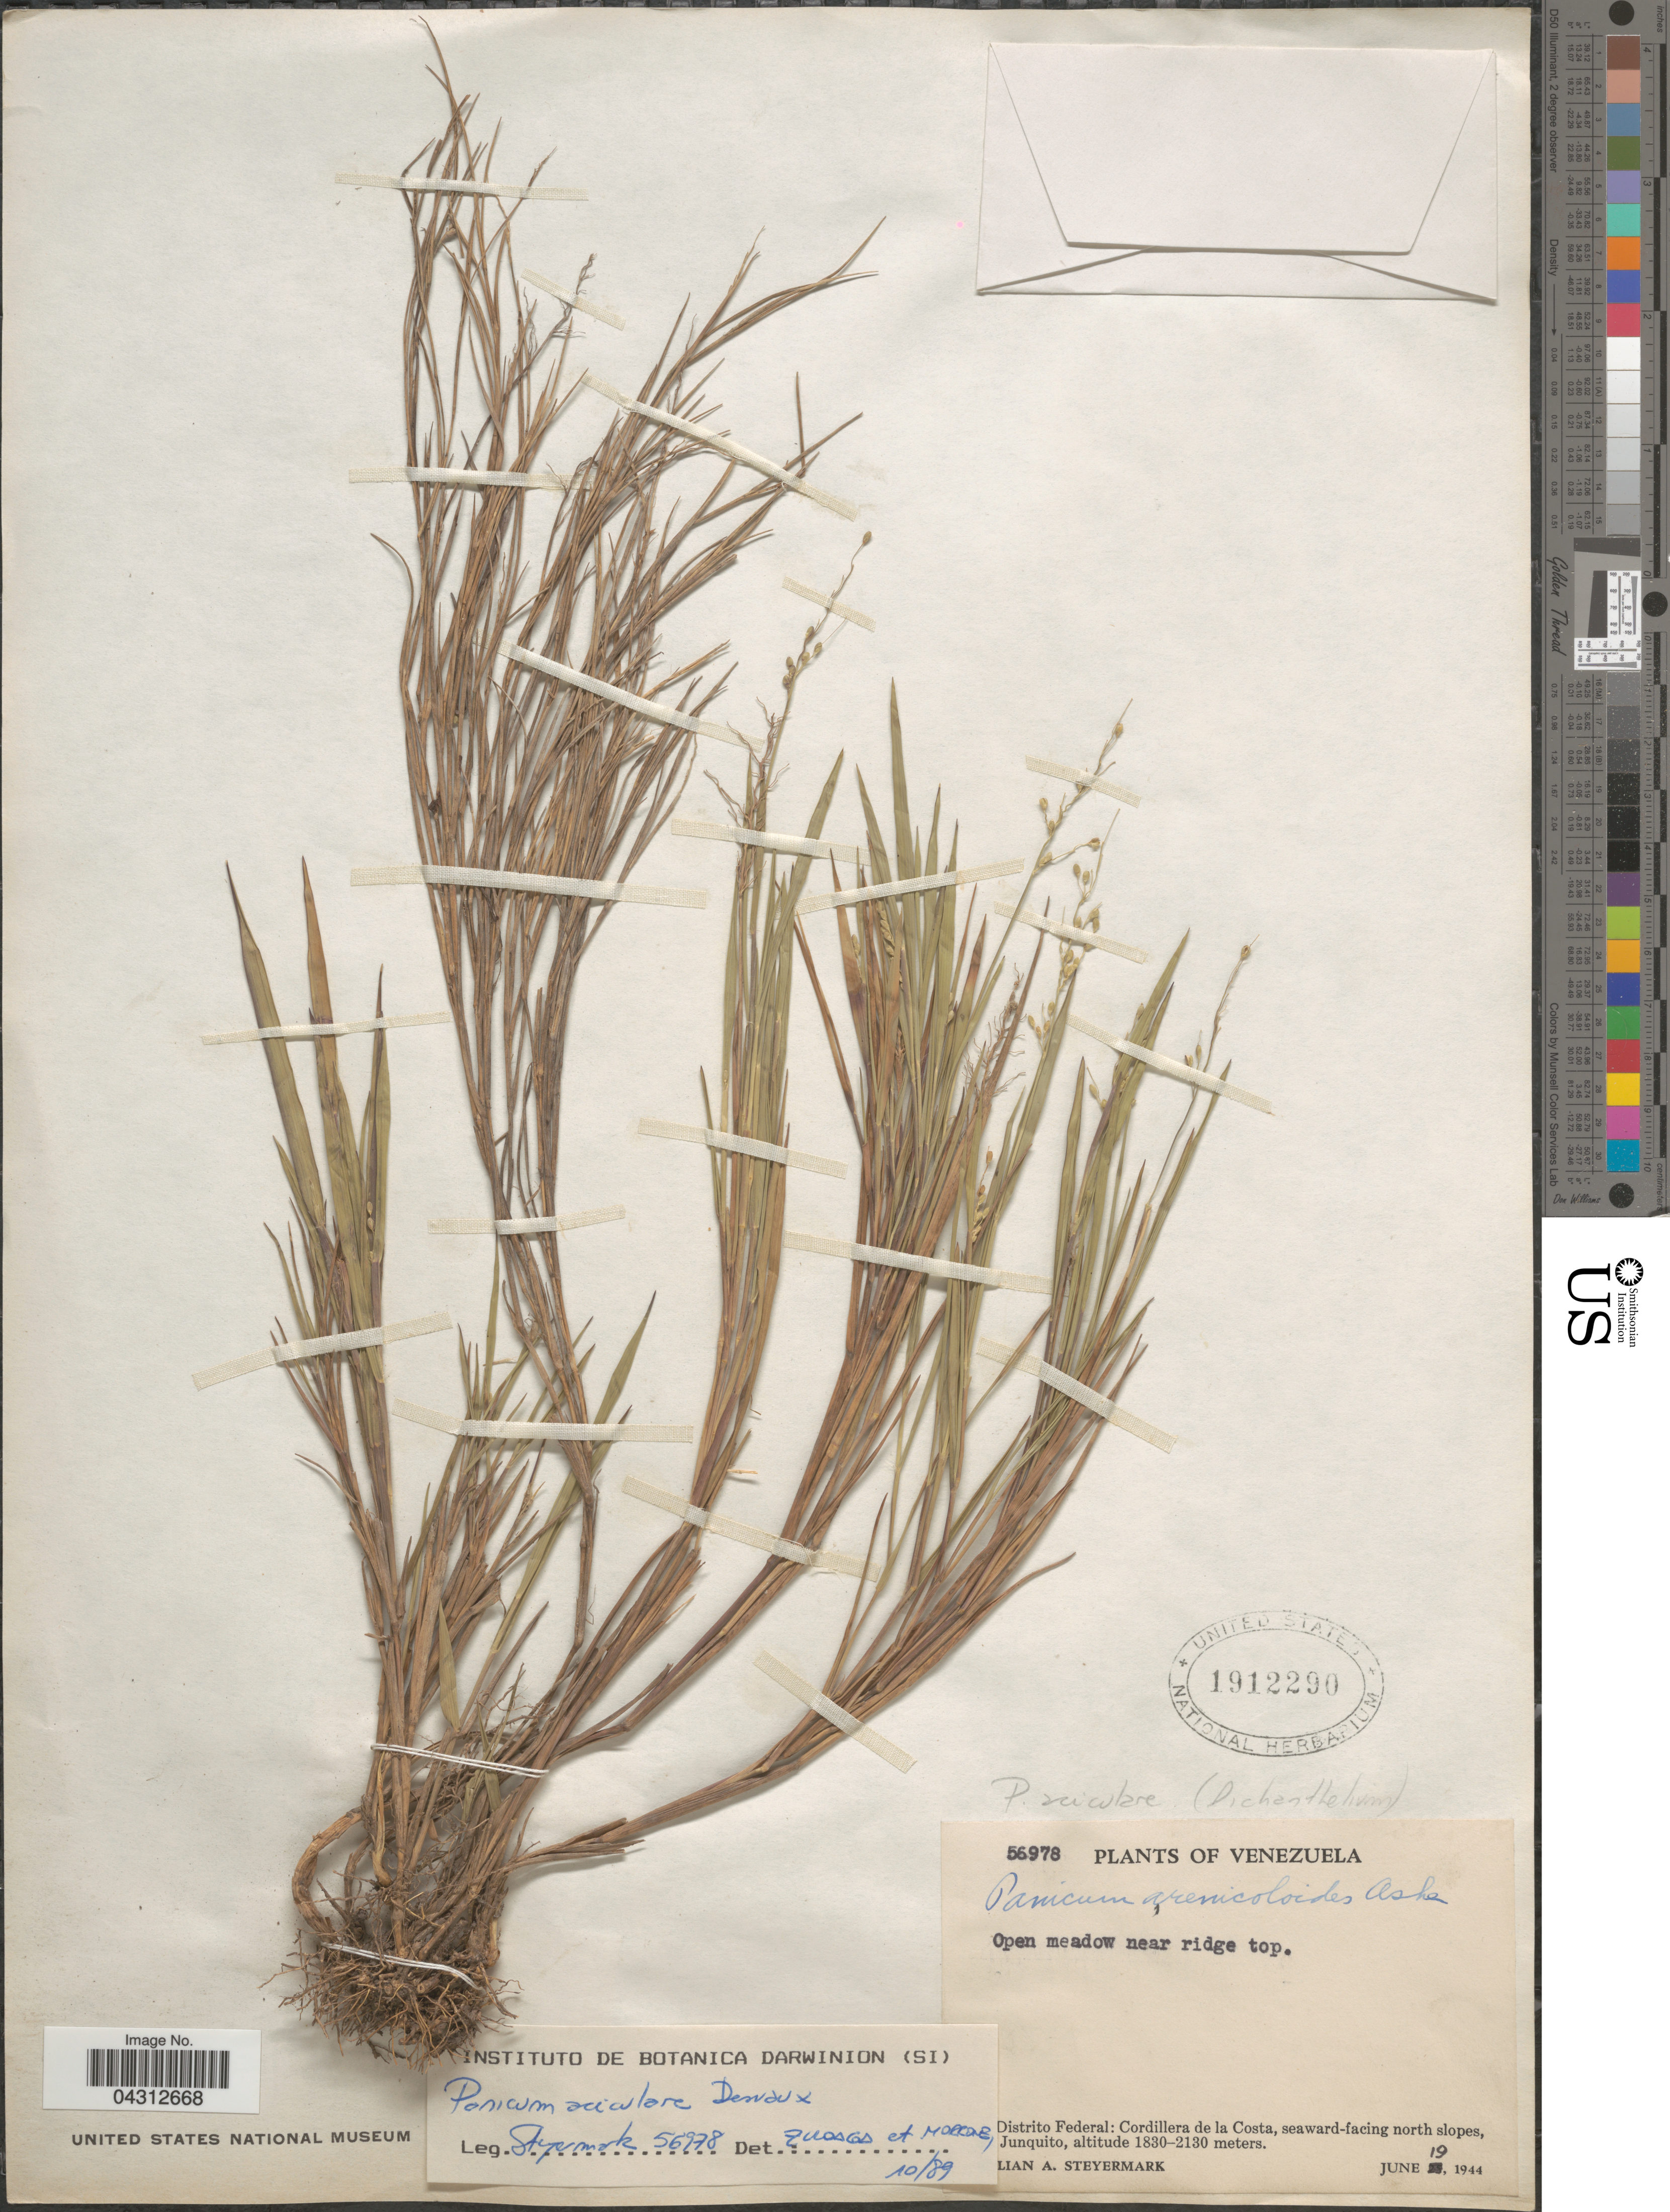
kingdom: Plantae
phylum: Tracheophyta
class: Liliopsida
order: Poales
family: Poaceae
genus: Dichanthelium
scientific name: Dichanthelium aciculare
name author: (Desv. ex Poir.) Gould & C.A. Clark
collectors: J. Steyermark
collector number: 56978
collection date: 1944-06-19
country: Venezuela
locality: Open meadow near ridge top. Distrito Federal: Cordillera de la Costa, seaward-facing north slopes, El Junquito.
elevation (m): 1830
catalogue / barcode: US 1912290